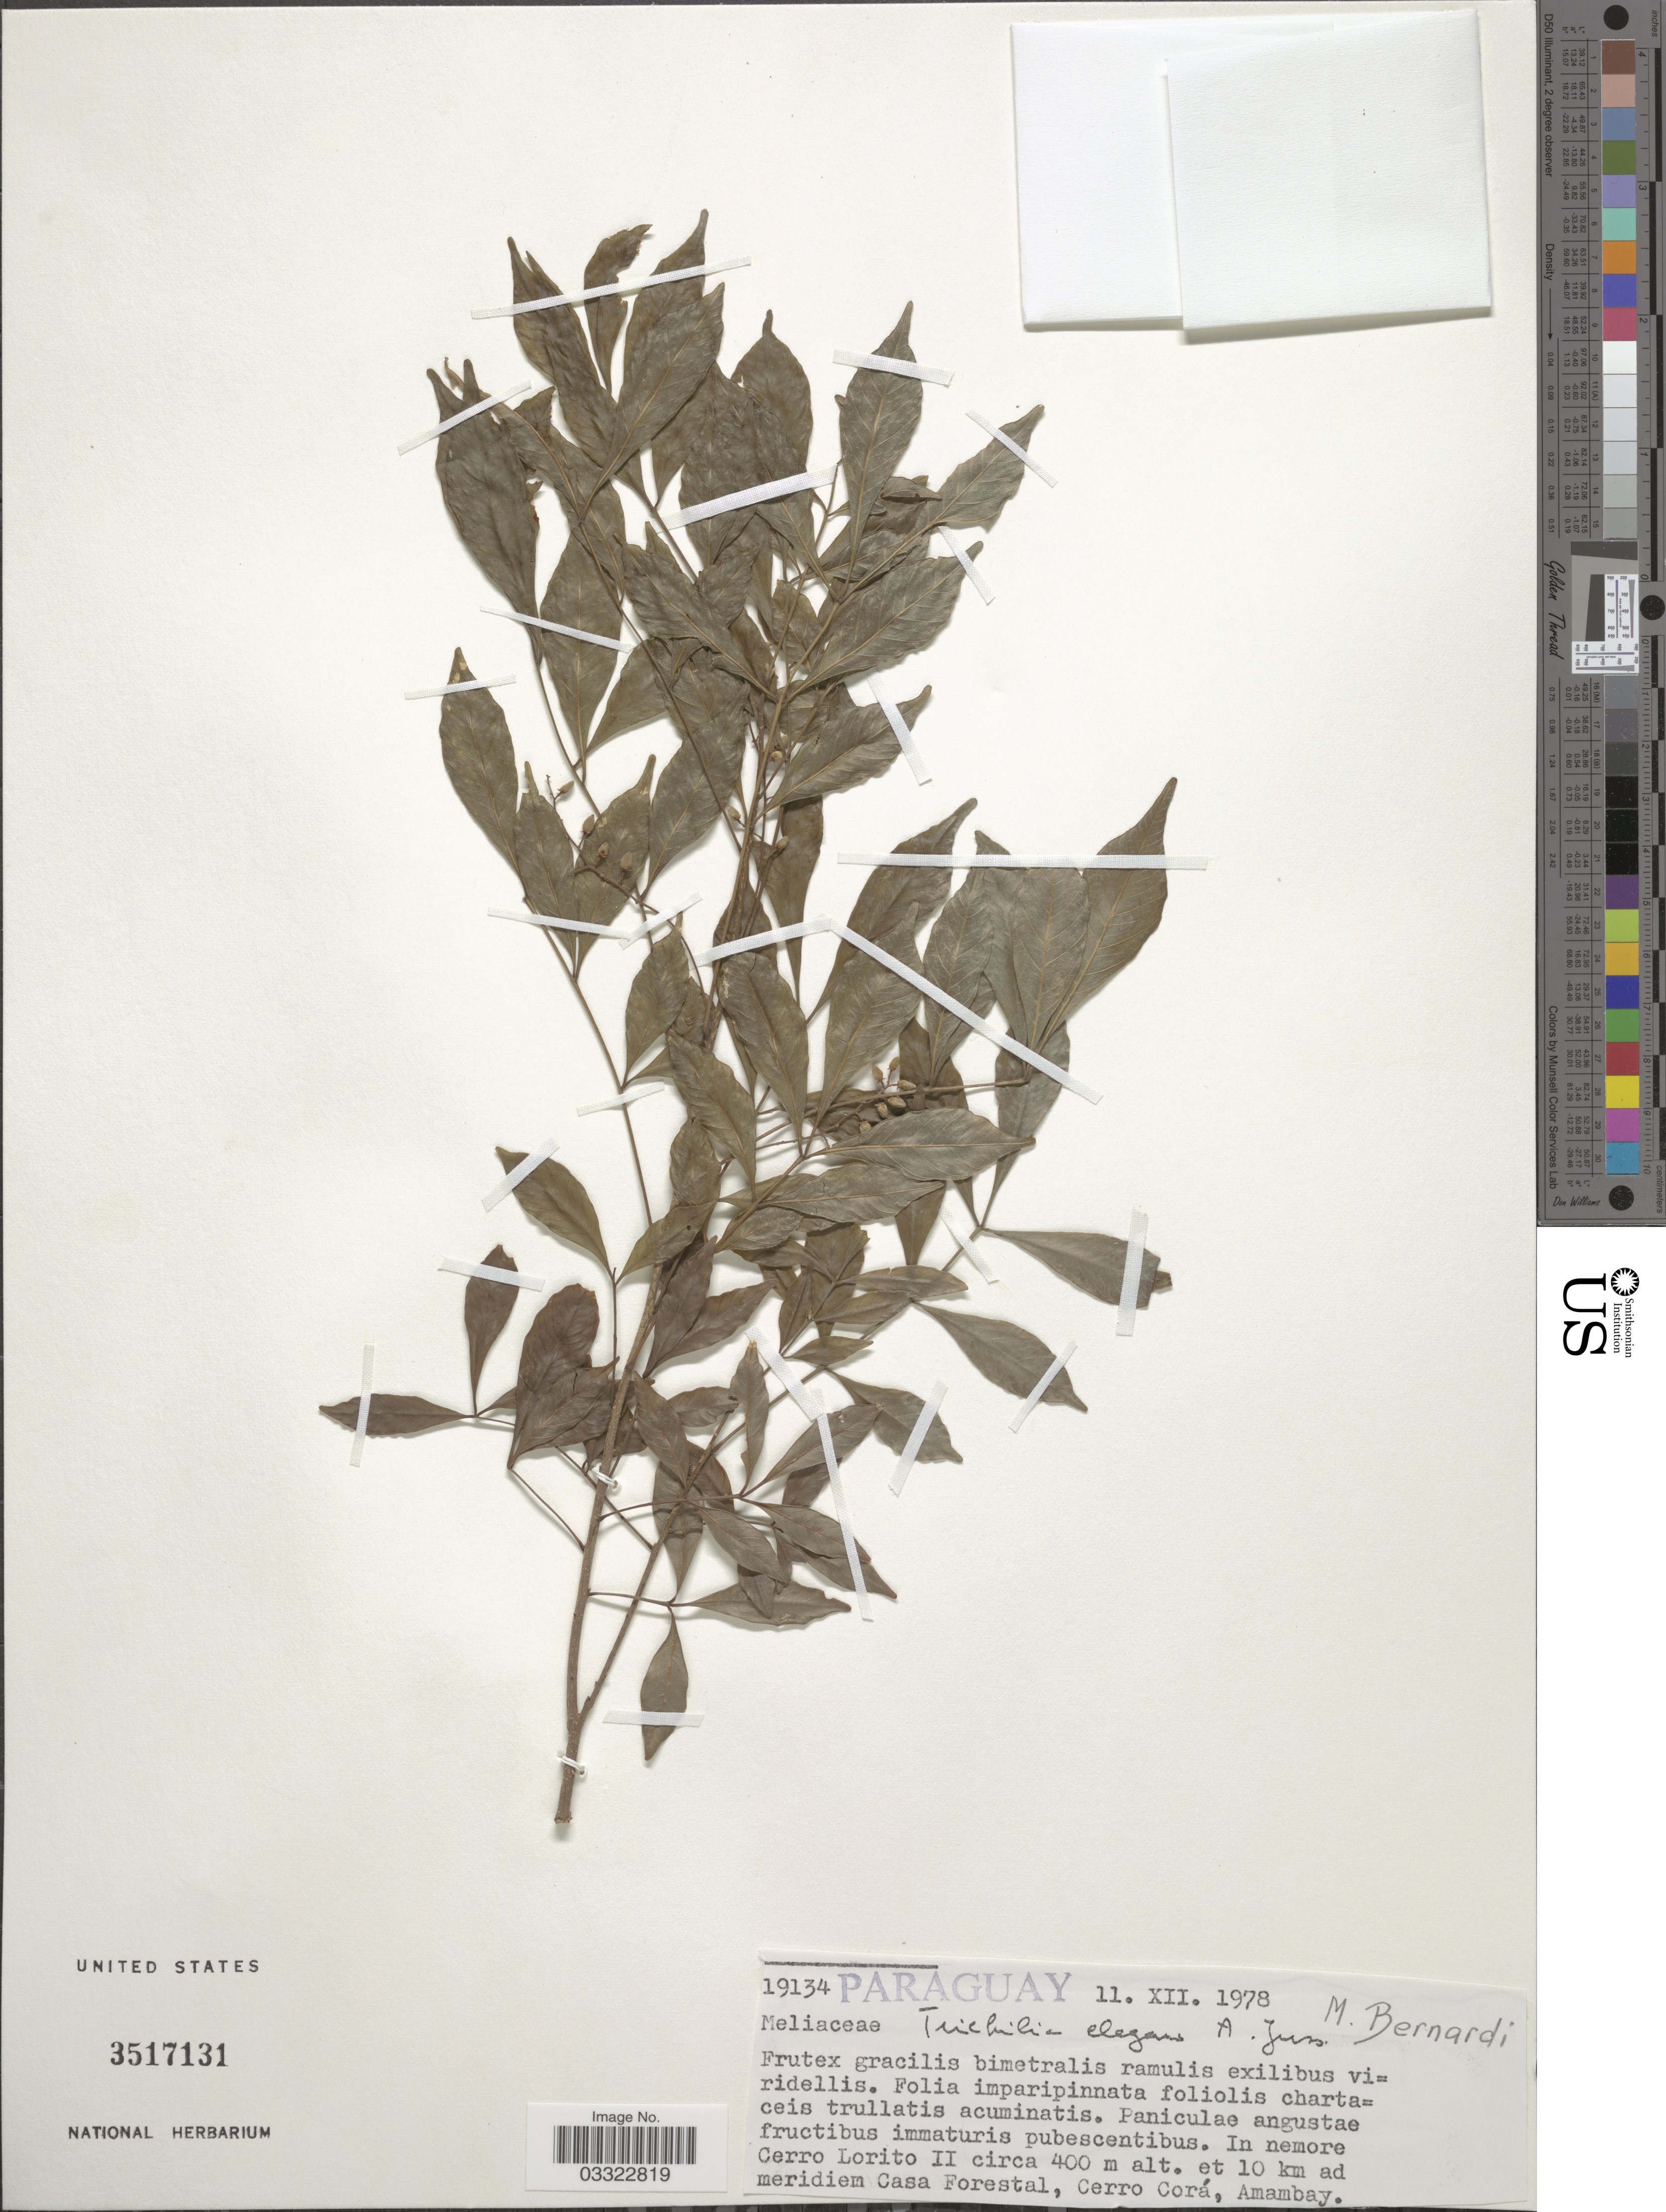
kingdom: Plantae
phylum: Tracheophyta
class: Magnoliopsida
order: Sapindales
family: Meliaceae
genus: Trichilia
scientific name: Trichilia elegans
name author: A. Juss.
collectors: M. Bernardi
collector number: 19134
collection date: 1978-12-11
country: Paraguay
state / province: Amambay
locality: In nemore Cerro Lorito II et 10 km ad meridiem Casa Forestal, Cerro Corá.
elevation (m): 400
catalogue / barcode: US 3517131